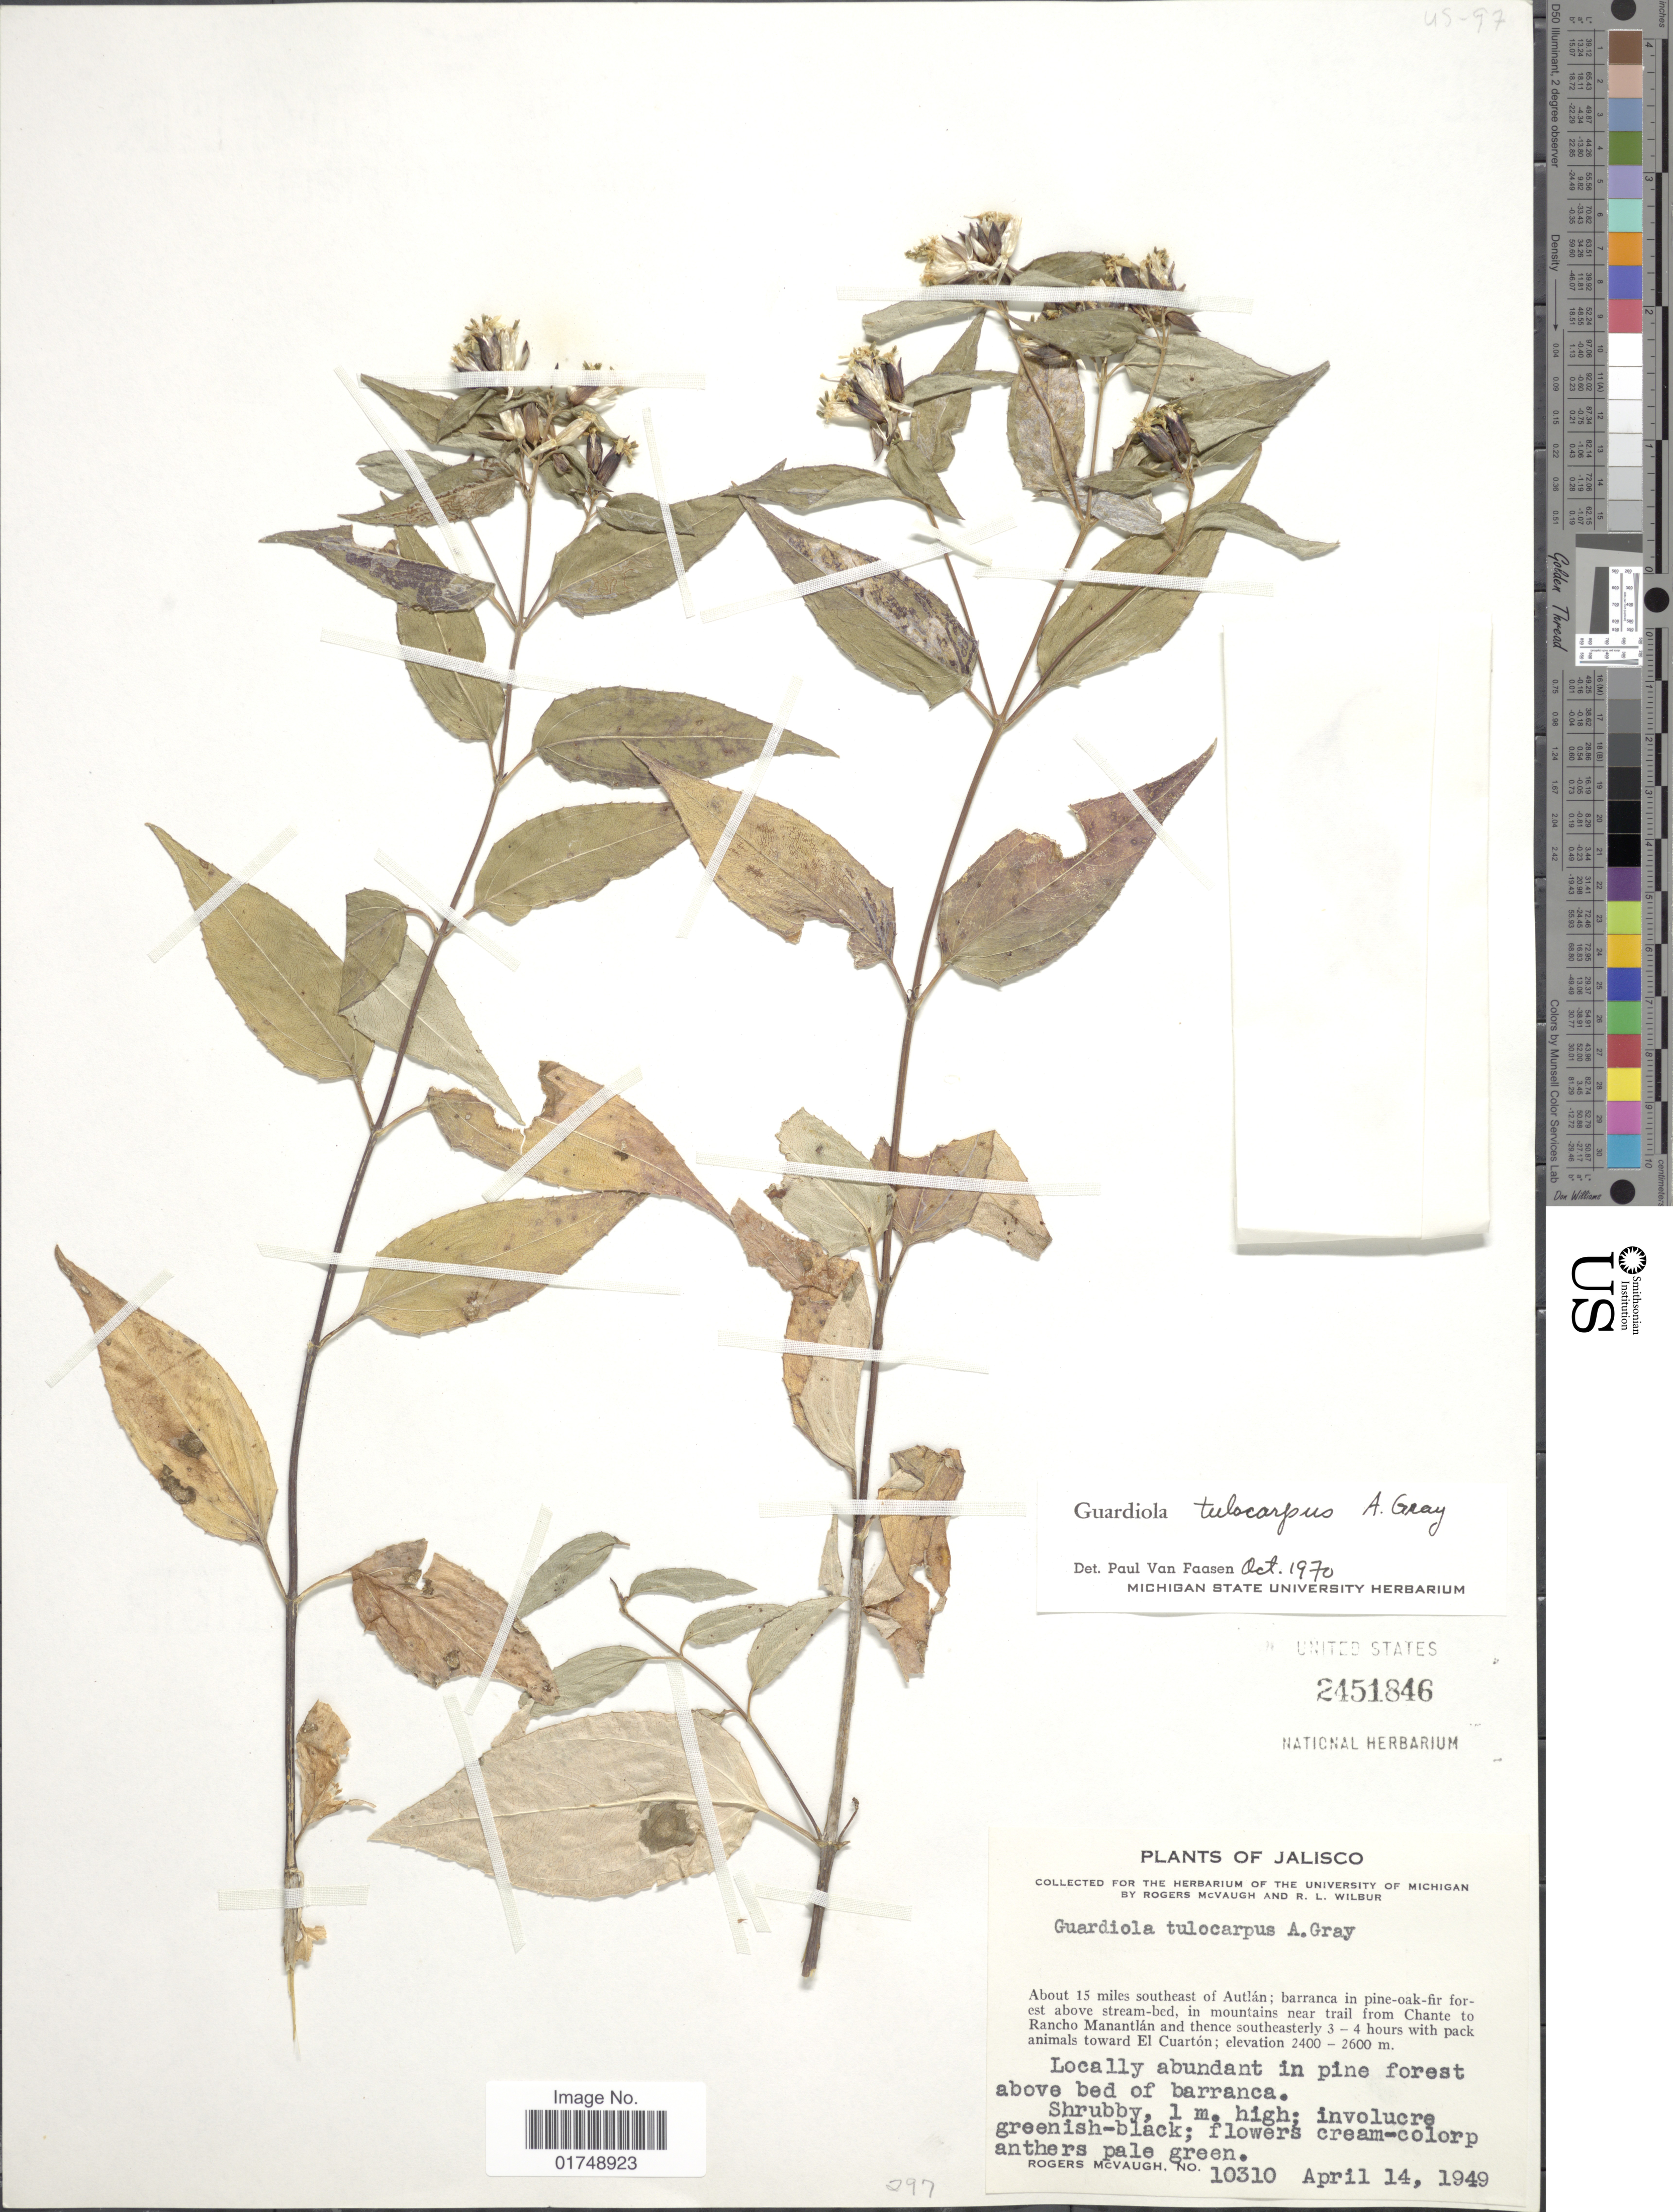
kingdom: Plantae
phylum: Tracheophyta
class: Magnoliopsida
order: Asterales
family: Asteraceae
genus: Guardiola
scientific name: Guardiola tulocarpus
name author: A. Gray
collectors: R. McVaugh & R. L. Wilbur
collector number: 10310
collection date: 1949-04-14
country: Mexico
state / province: Jalisco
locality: About 15 miles southeast of Autlan, in mountains near trail from Chante to Rancho Manantlan and thence southeasterly 3-4 hours with pack animals toward El Cuarton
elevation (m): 2400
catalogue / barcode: US 2451846